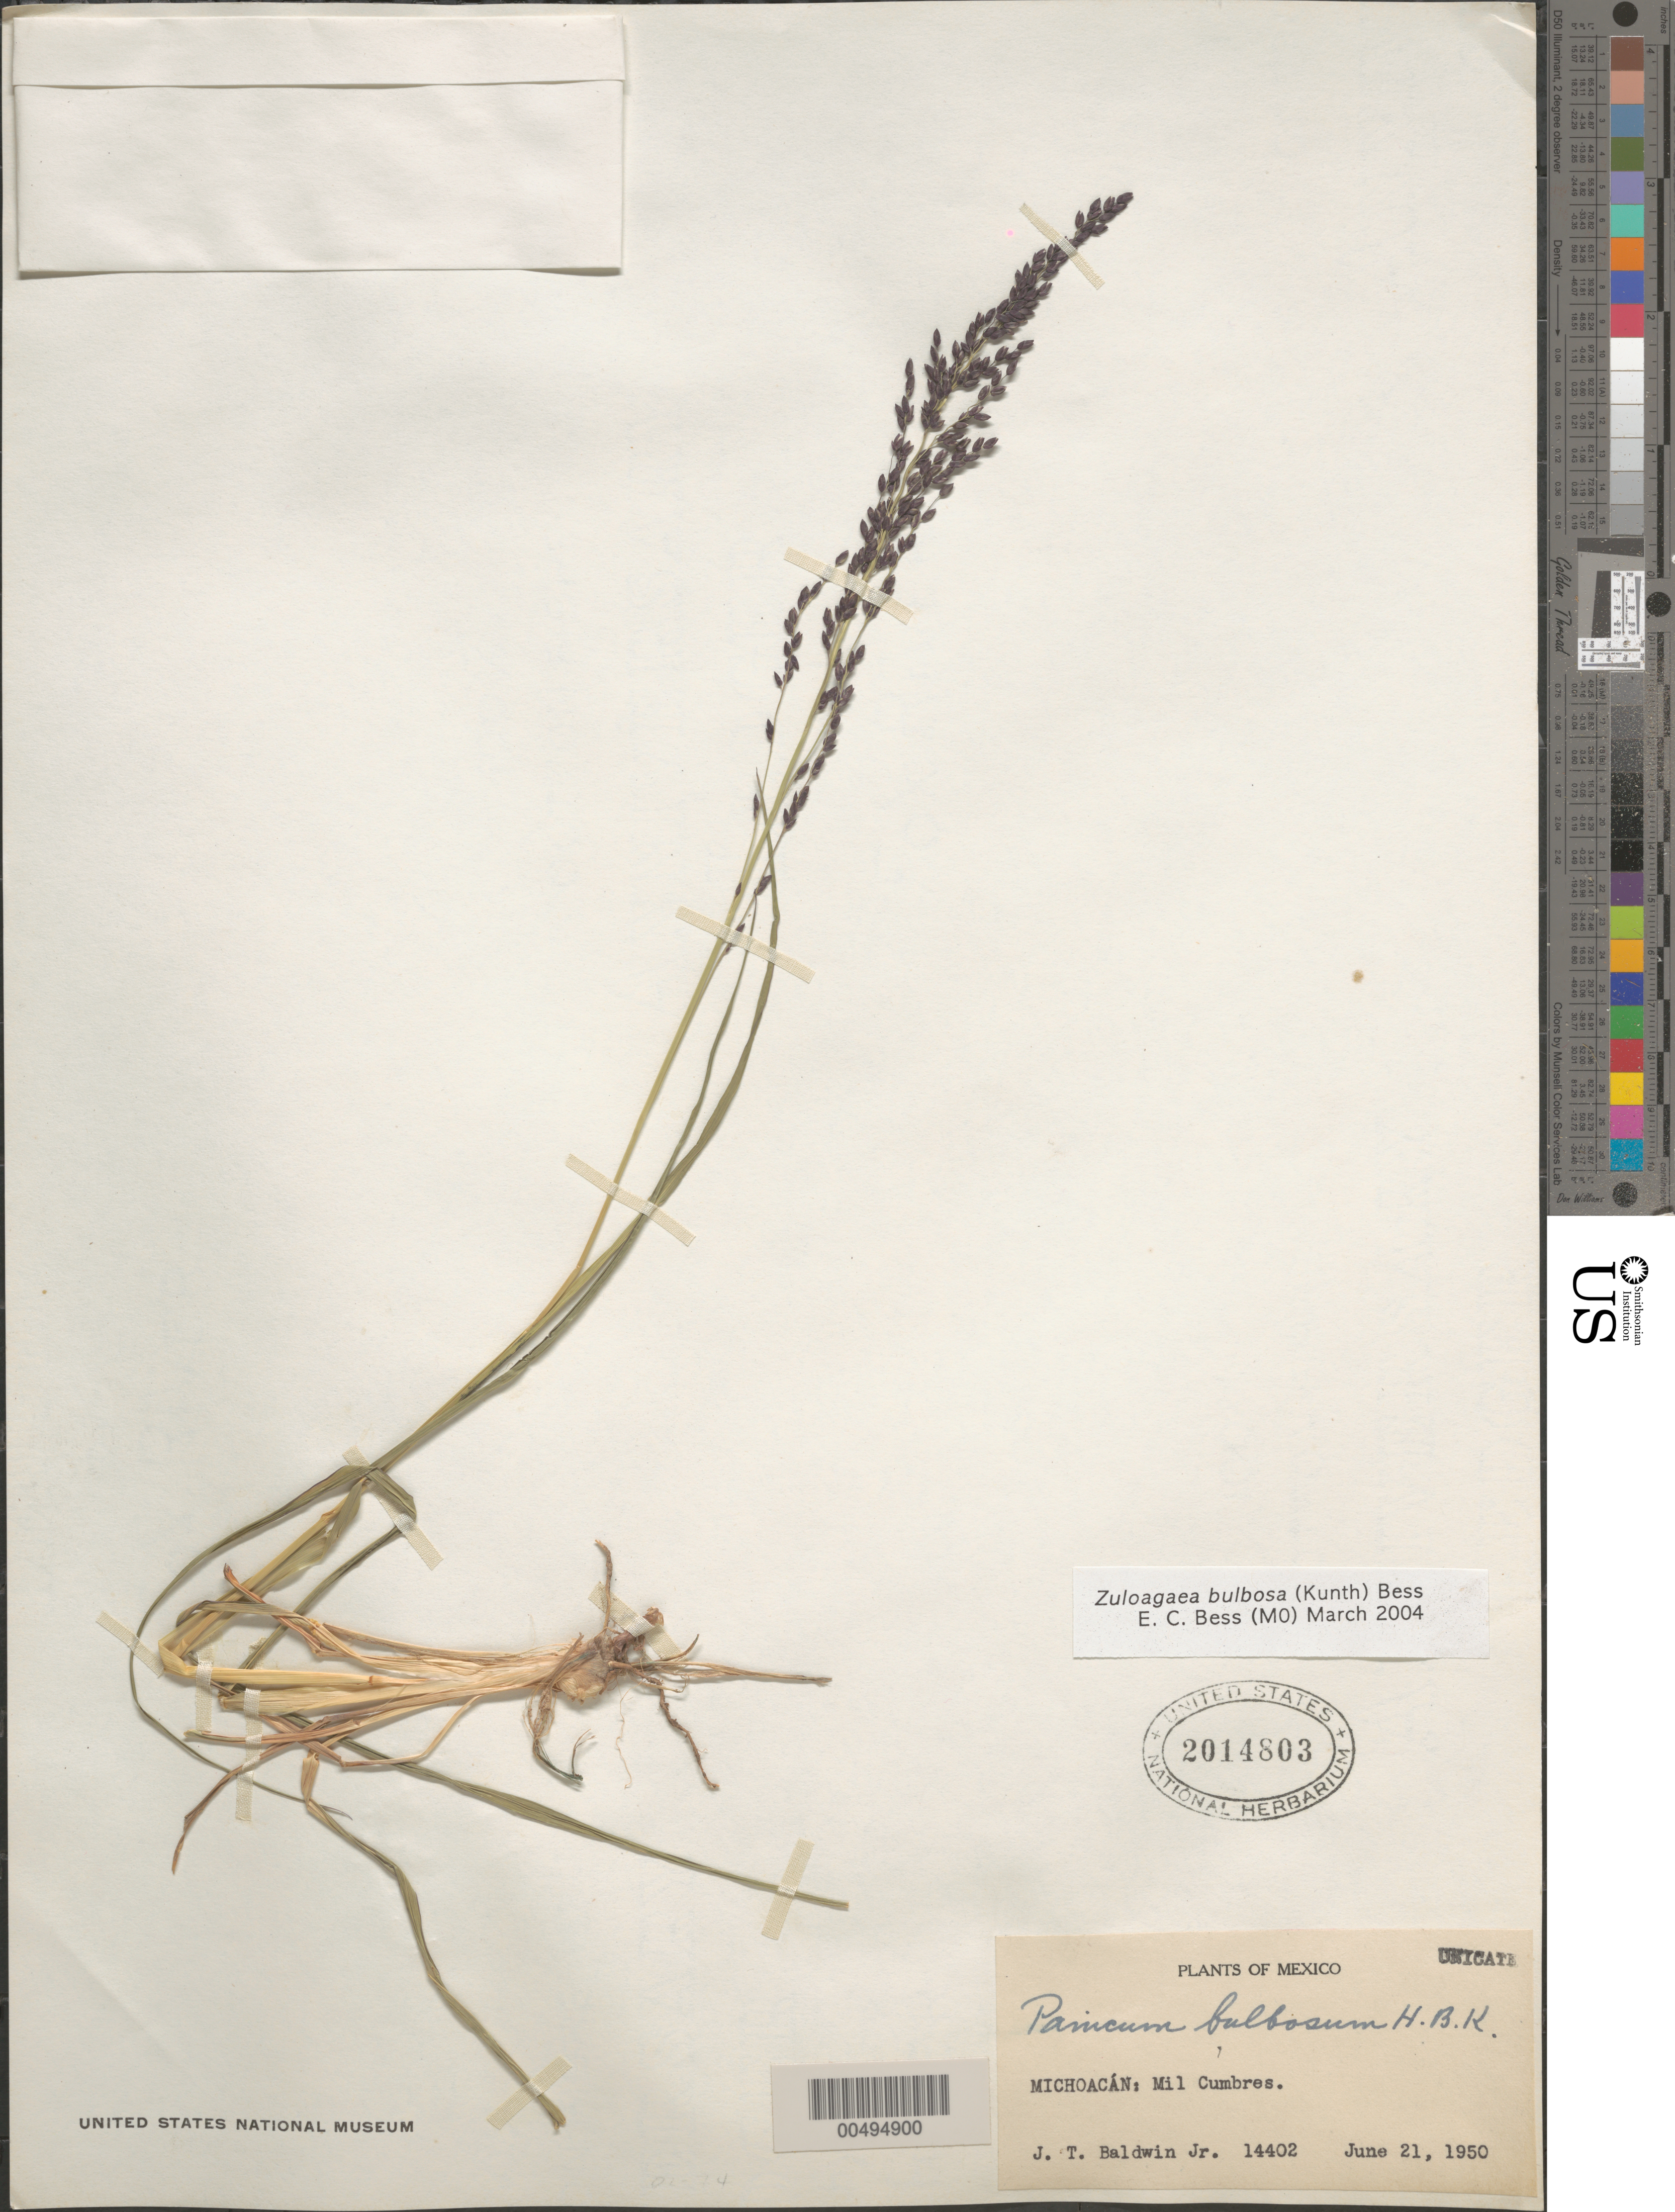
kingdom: Plantae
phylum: Tracheophyta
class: Liliopsida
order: Poales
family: Poaceae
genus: Panicum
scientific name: Panicum bulbosum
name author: Kunth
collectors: J. T. Baldwin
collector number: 14402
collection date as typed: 21 Jun 1950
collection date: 1950-06-21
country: Mexico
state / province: Michoacán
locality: Mil Cumbres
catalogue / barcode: US 2014803